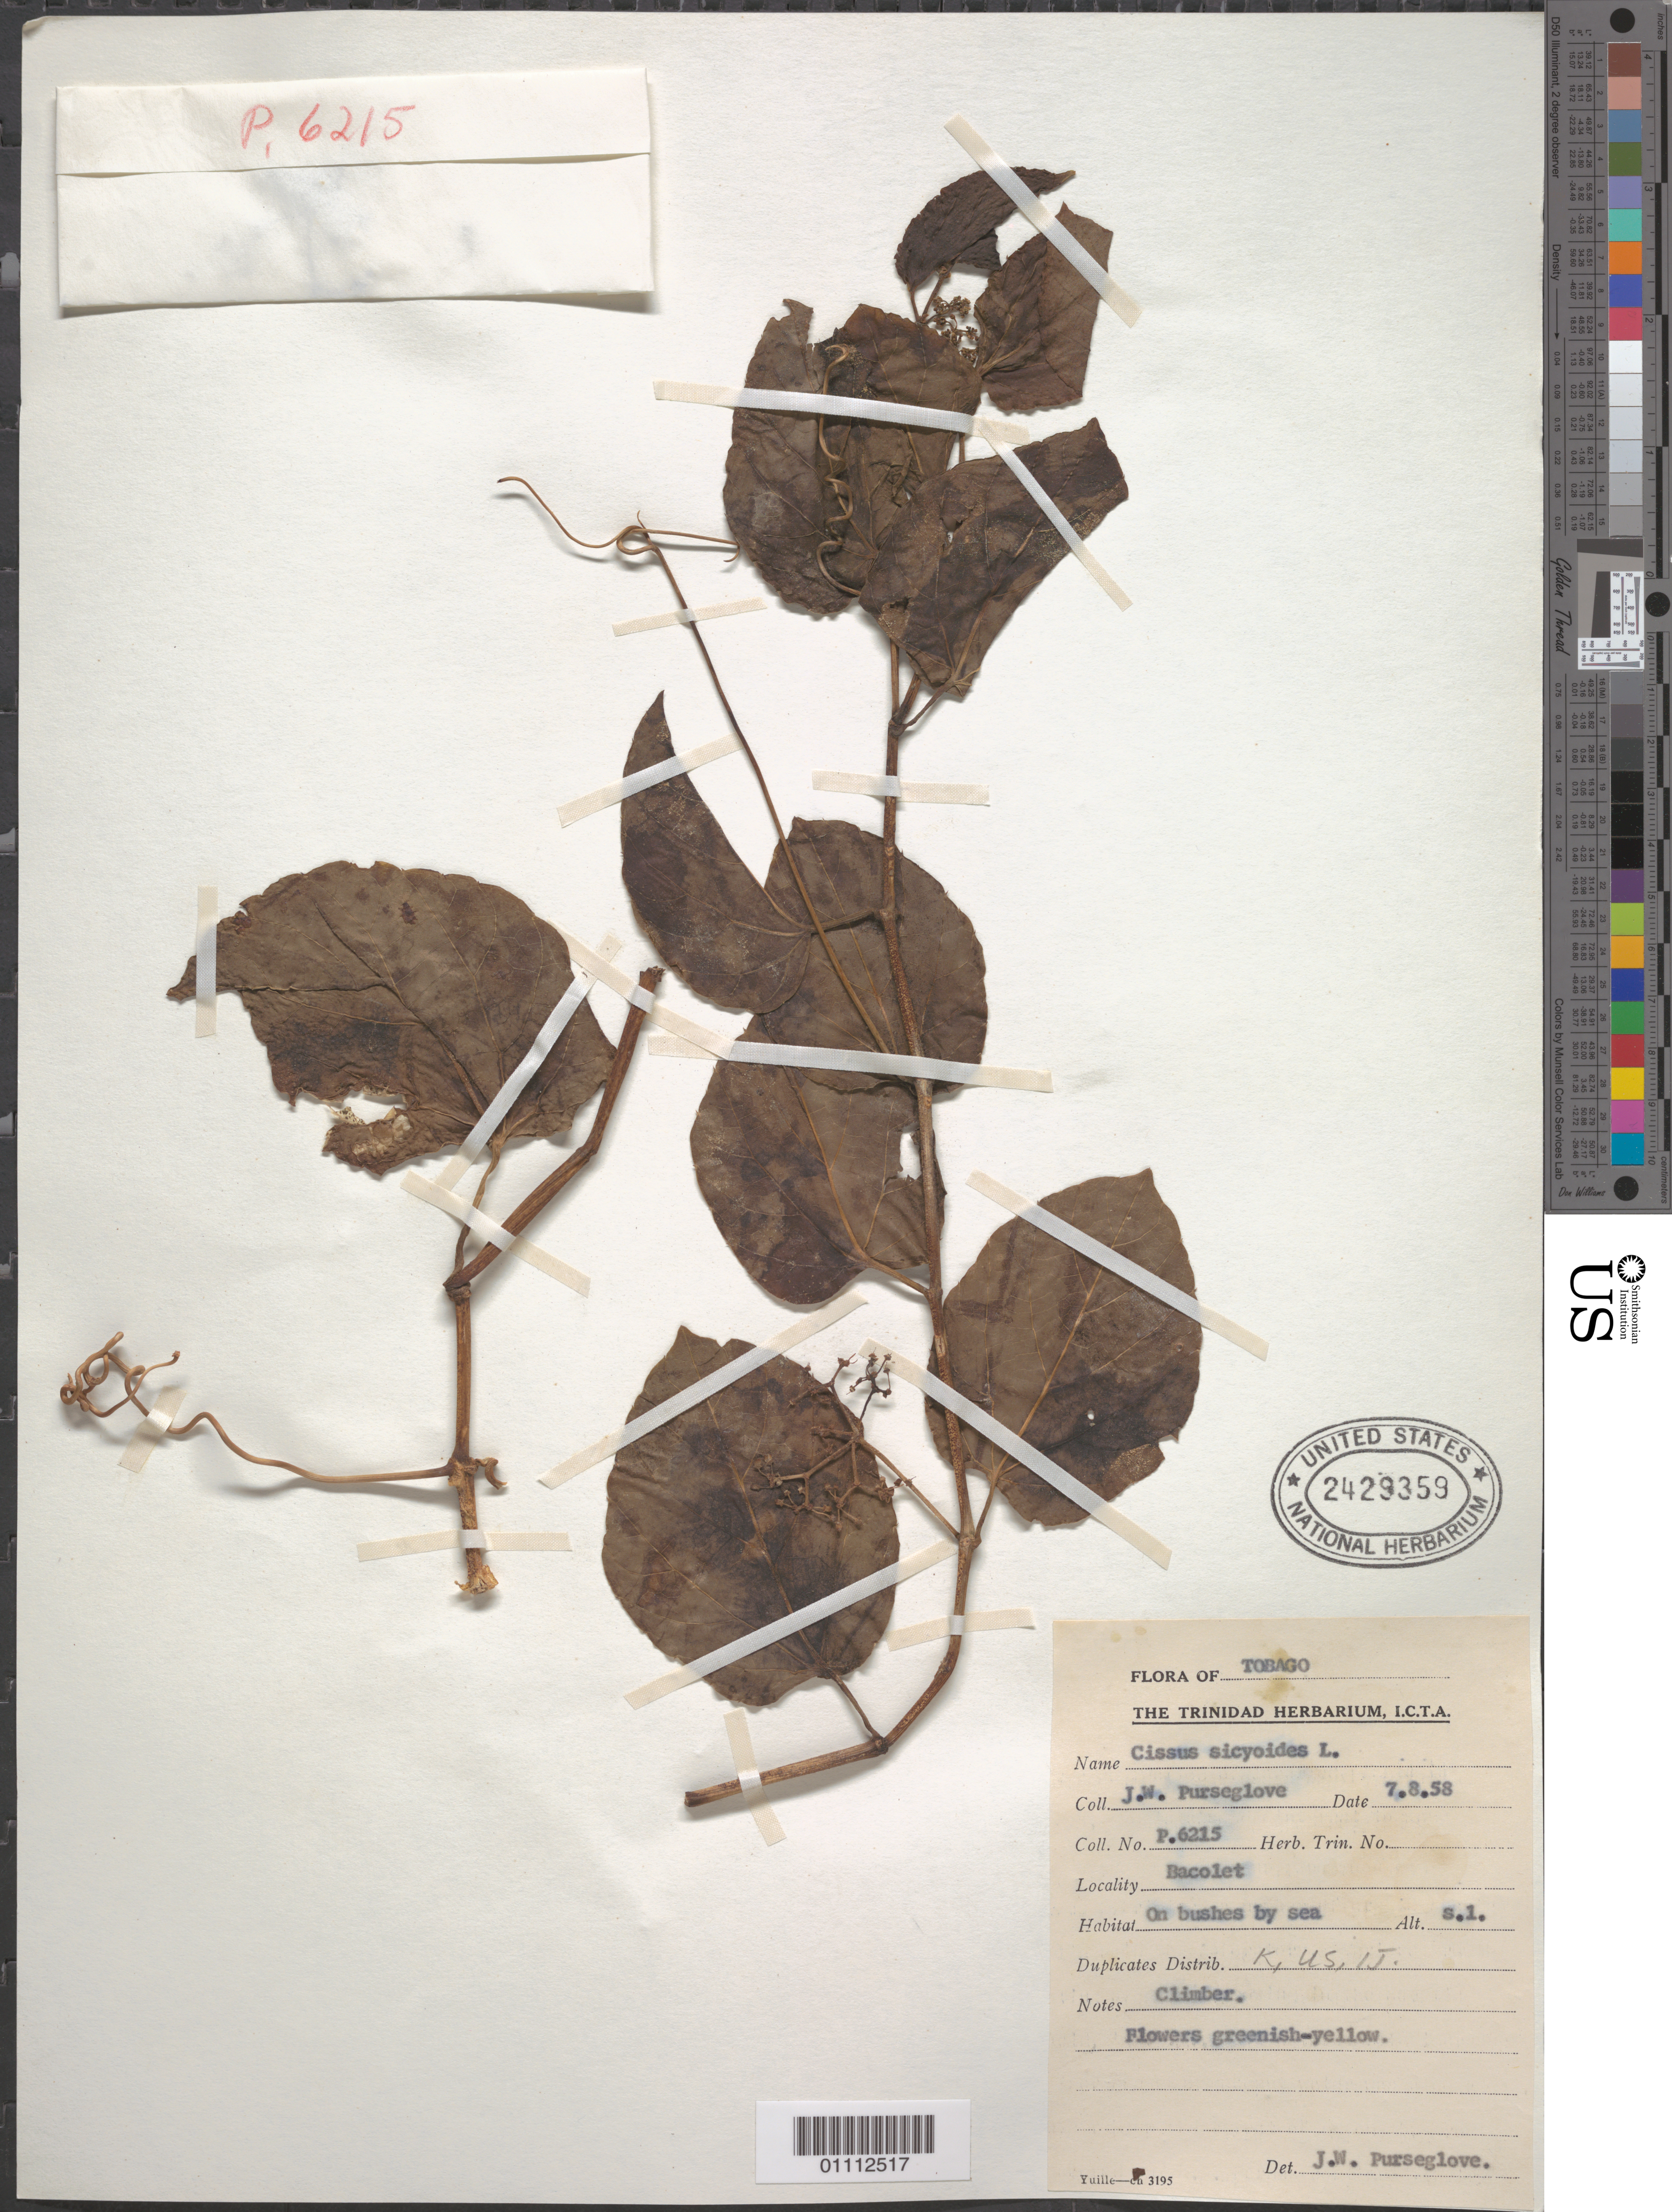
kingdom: Plantae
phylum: Tracheophyta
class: Magnoliopsida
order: Vitales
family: Vitaceae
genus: Cissus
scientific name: Cissus sicyoides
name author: L.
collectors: J. Purseglove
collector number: P. 6215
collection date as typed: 07 Aug 1958 or 08 Jul 1958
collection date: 1958-07-08 or 1958-08-07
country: Trinidad and Tobago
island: Tobago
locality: Bacolet. On bushes by sea.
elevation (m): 0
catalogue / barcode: US 2429359